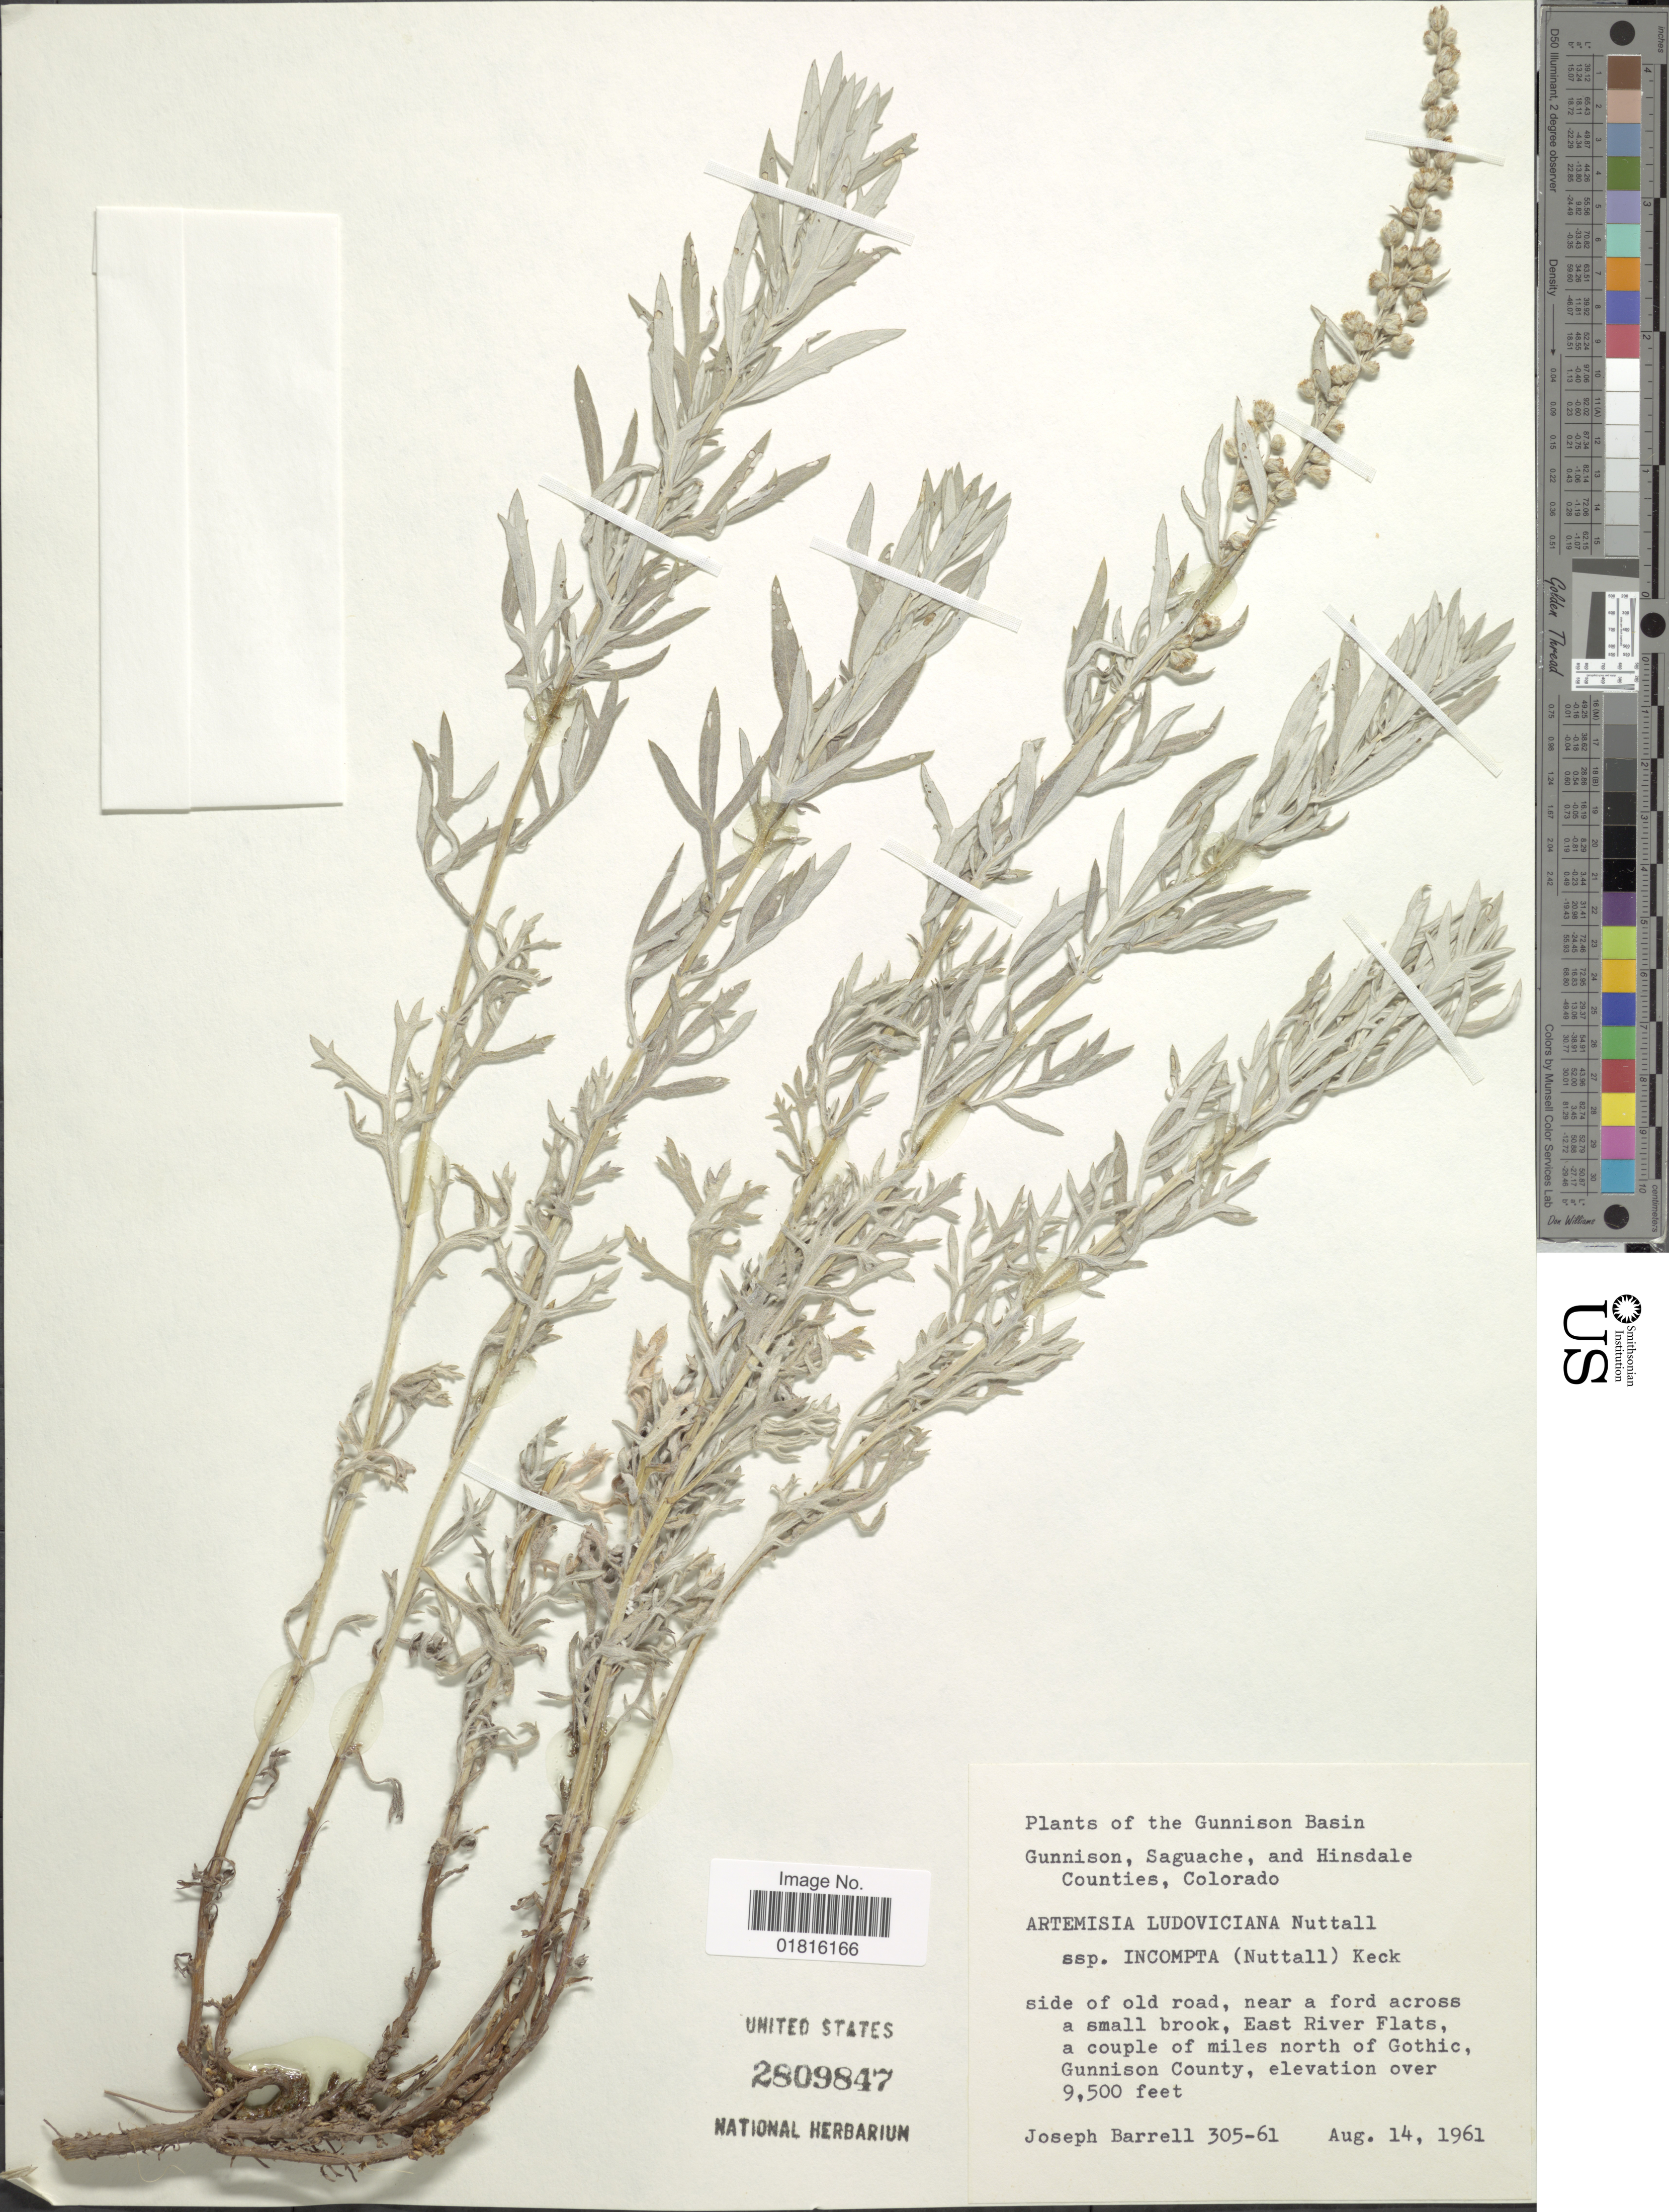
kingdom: Plantae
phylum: Tracheophyta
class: Magnoliopsida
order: Asterales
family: Asteraceae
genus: Artemisia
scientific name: Artemisia ludoviciana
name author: Nutt.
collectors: J. Barrell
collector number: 305-61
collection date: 1961-08-14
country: United States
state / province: Colorado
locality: The Gunnison Basin Gunnison, Saguache, and Hinsdale Counites, side of old road, near a ford across a small brook, East River Flats, a couple of miles north of Gothic, Gunnison County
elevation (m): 2896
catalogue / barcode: US 2809847